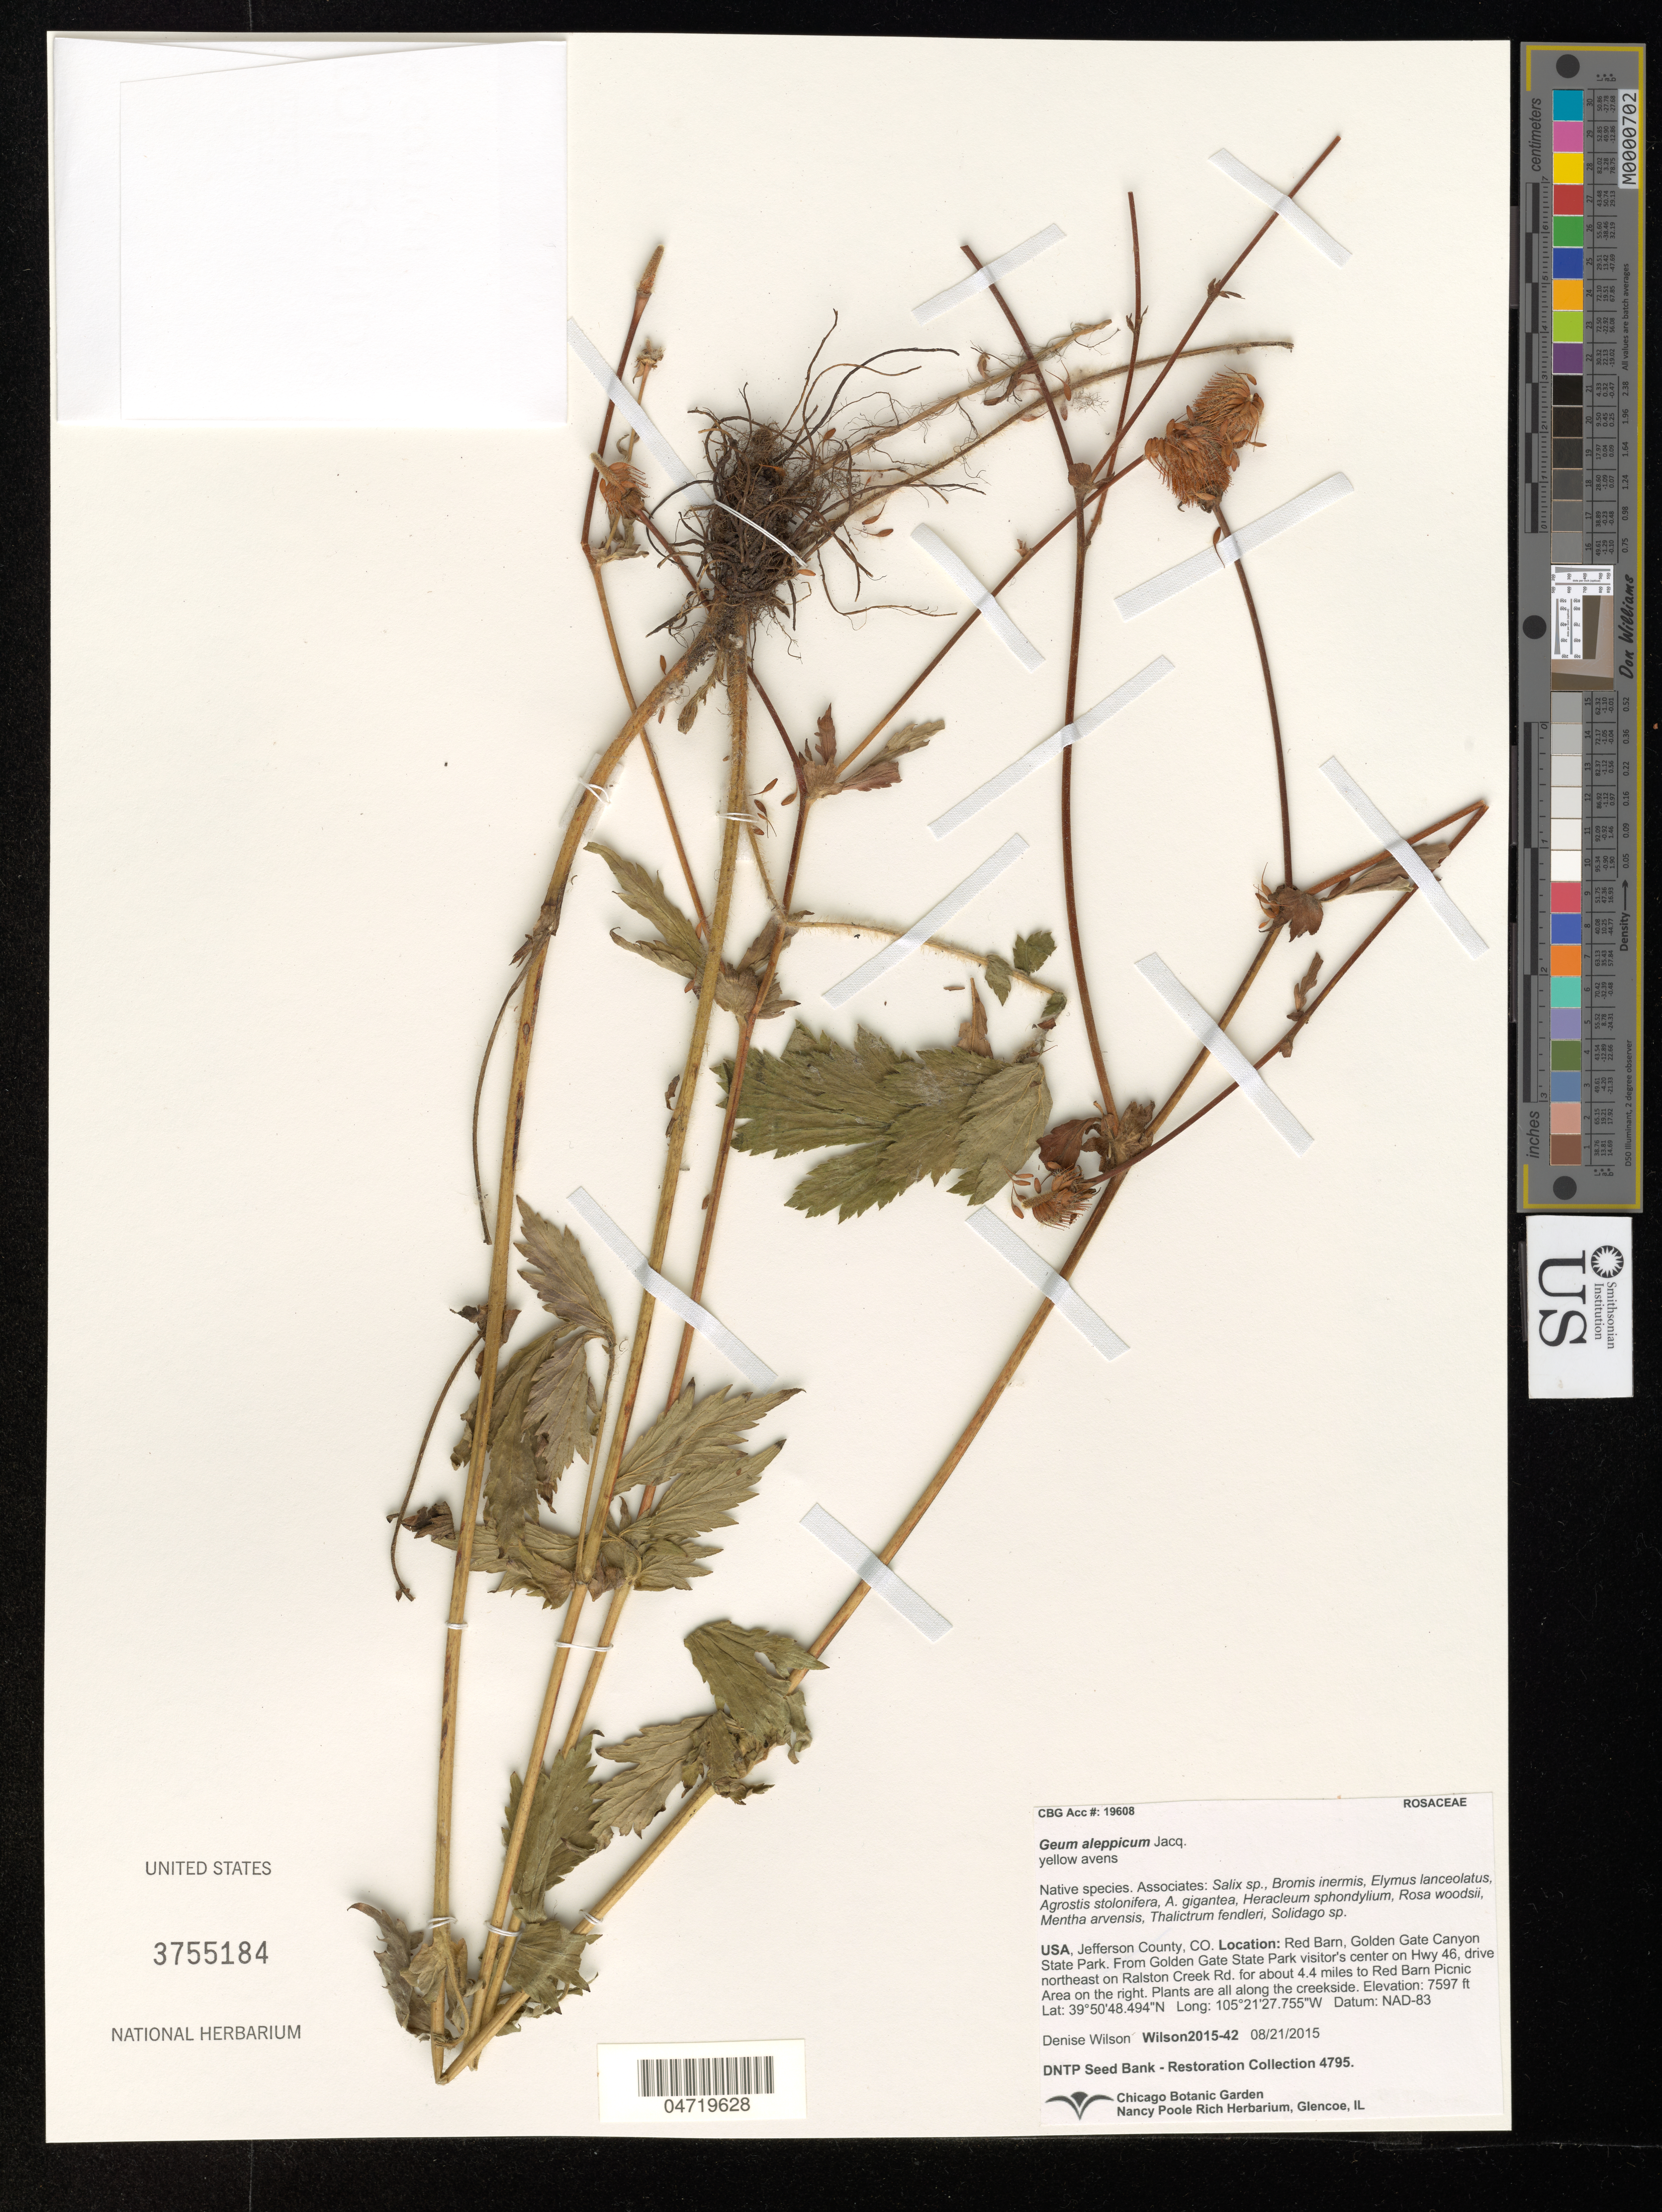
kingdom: Plantae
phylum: Tracheophyta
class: Magnoliopsida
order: Rosales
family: Rosaceae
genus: Geum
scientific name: Geum aleppicum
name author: Jacq.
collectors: D. Wilson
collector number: Wison2015-42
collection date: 2015-08-21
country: United States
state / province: Colorado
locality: Jefferson County, CO. Red Barn, Golden Gate Canyon State Park. From Golden Gate State Park visitor's center on Hwy 46, drive northeast on Ralston Creek Rd. for about 4.4 miles to Red Barn Picnic Area on the right. Plants are all along the creekside.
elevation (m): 2316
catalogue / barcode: US 3755184